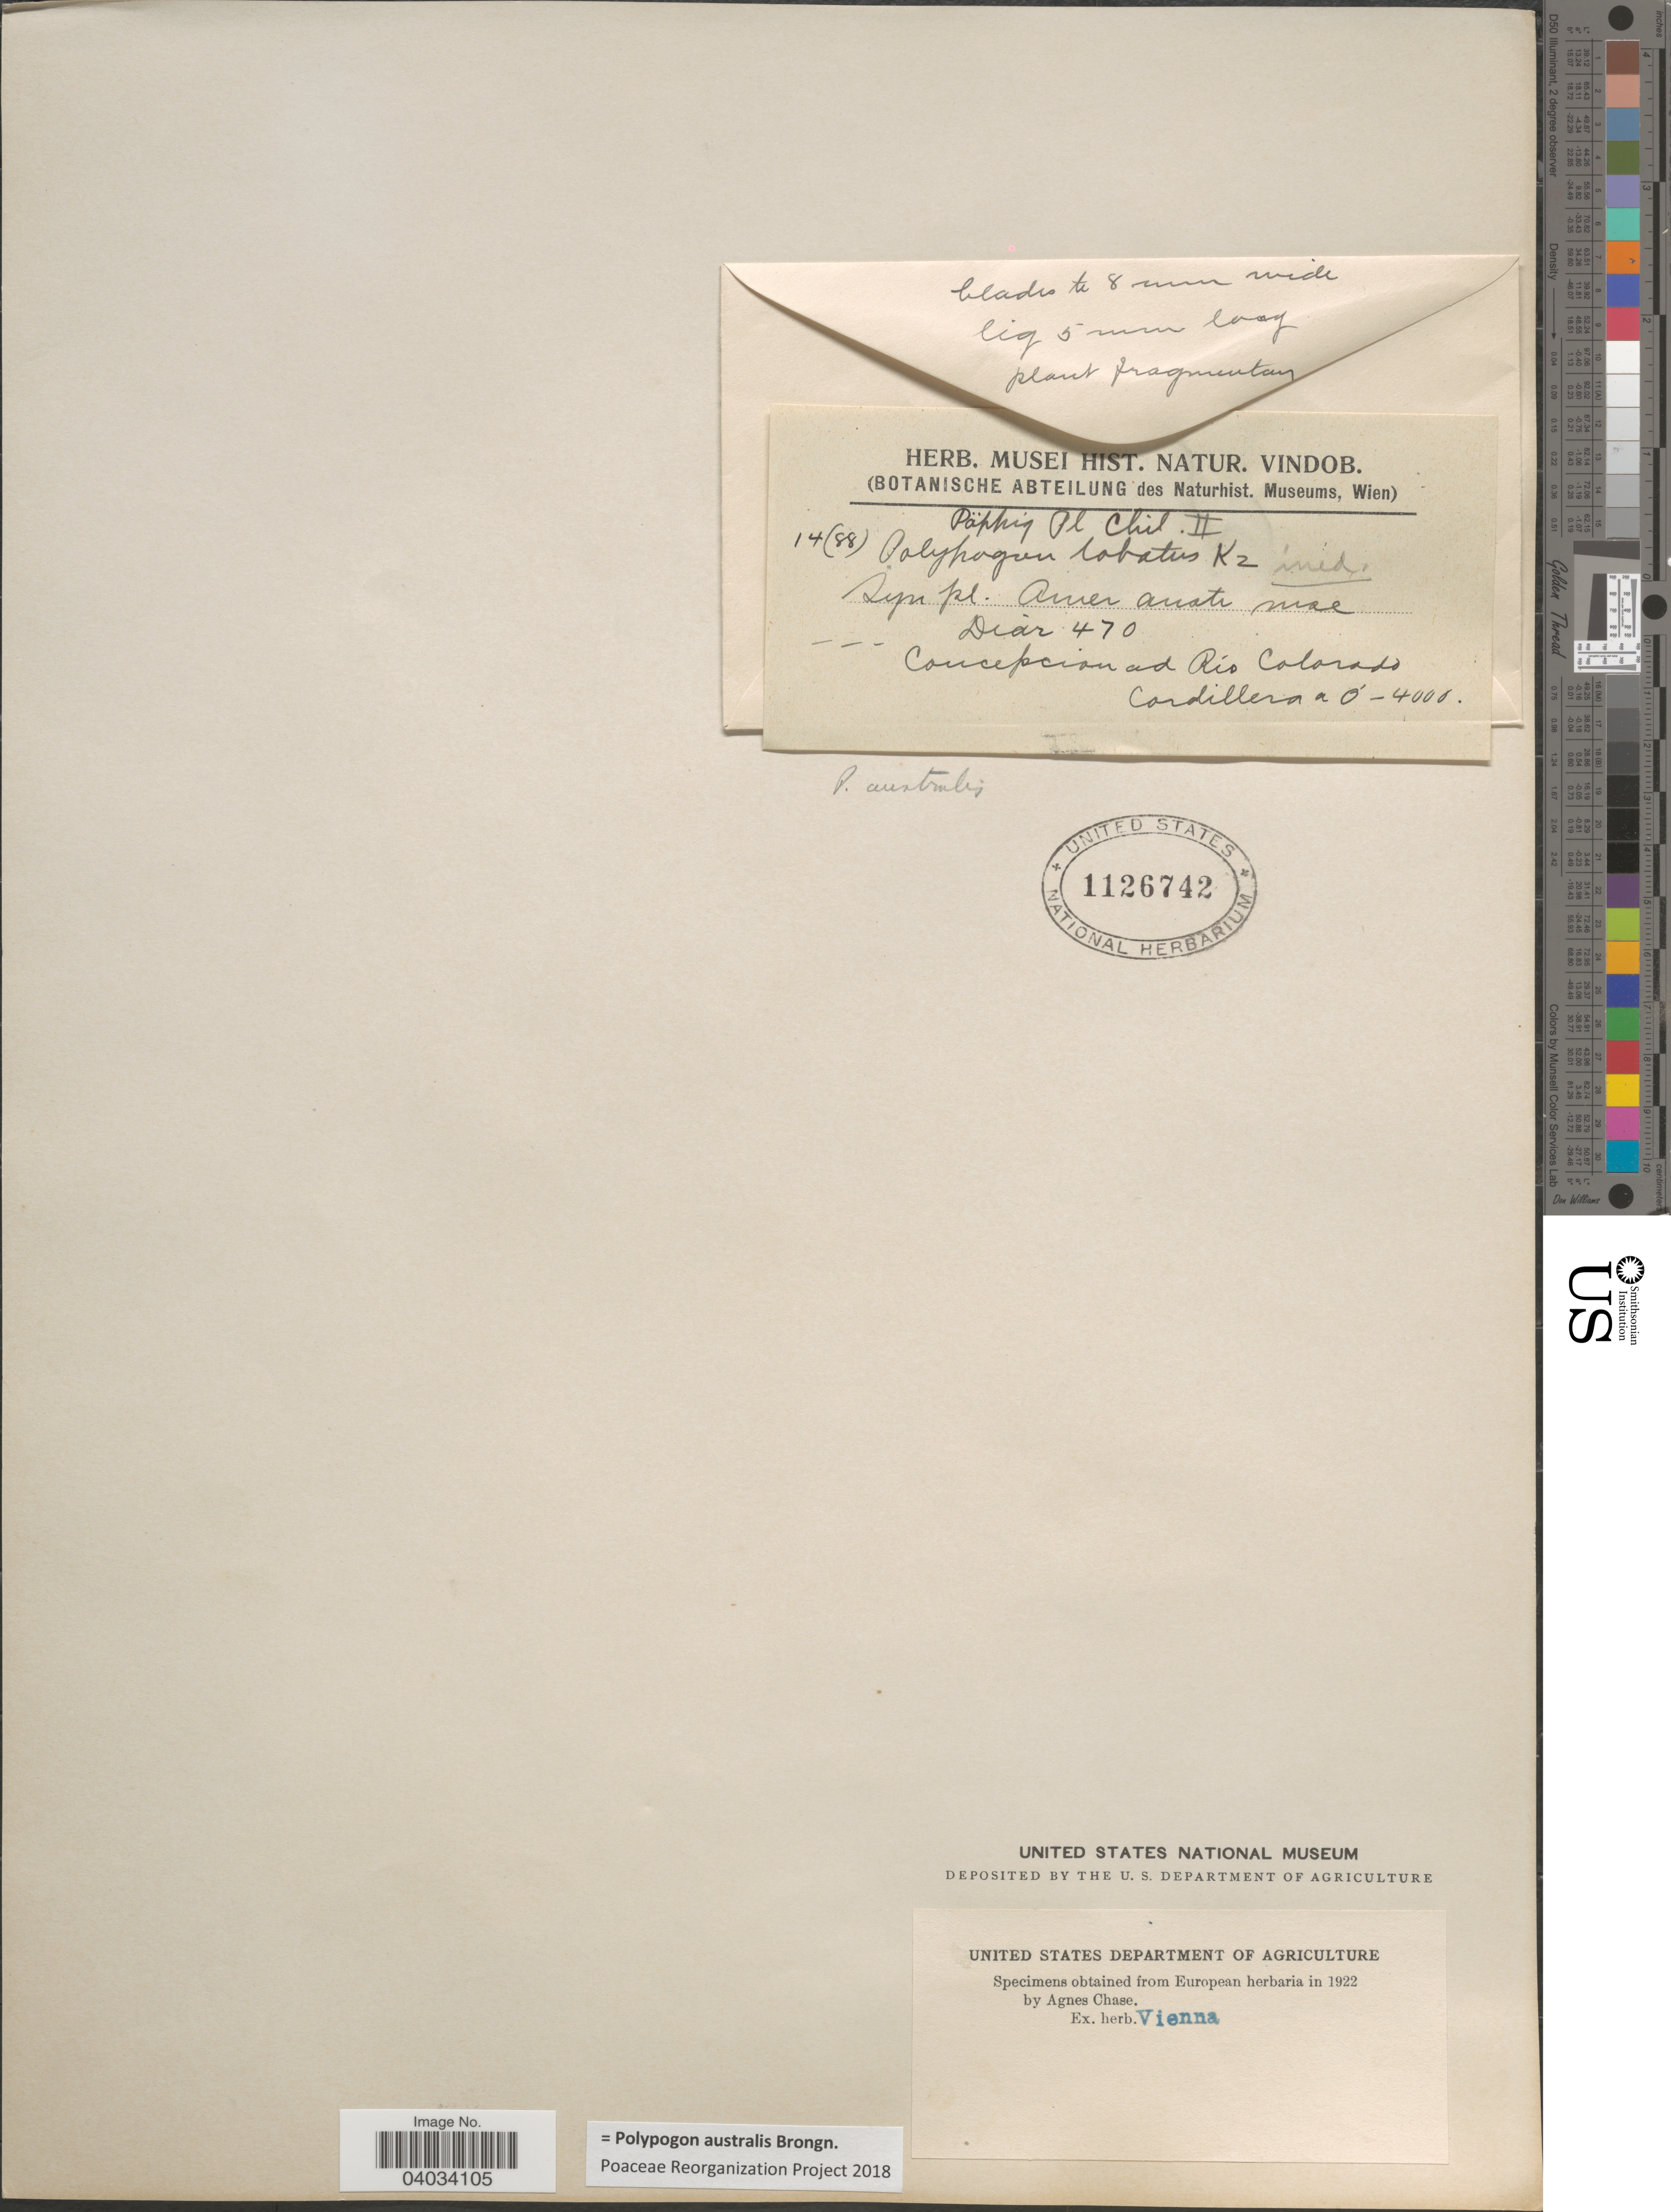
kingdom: Plantae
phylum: Tracheophyta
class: Liliopsida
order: Poales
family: Poaceae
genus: Polypogon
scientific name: Polypogon australis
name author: Brongn.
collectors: E. Poppig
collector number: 14(88)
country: Chile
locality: Concepcion ad Rio Colorado. Cordillera.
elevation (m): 0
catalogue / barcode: US 1126742